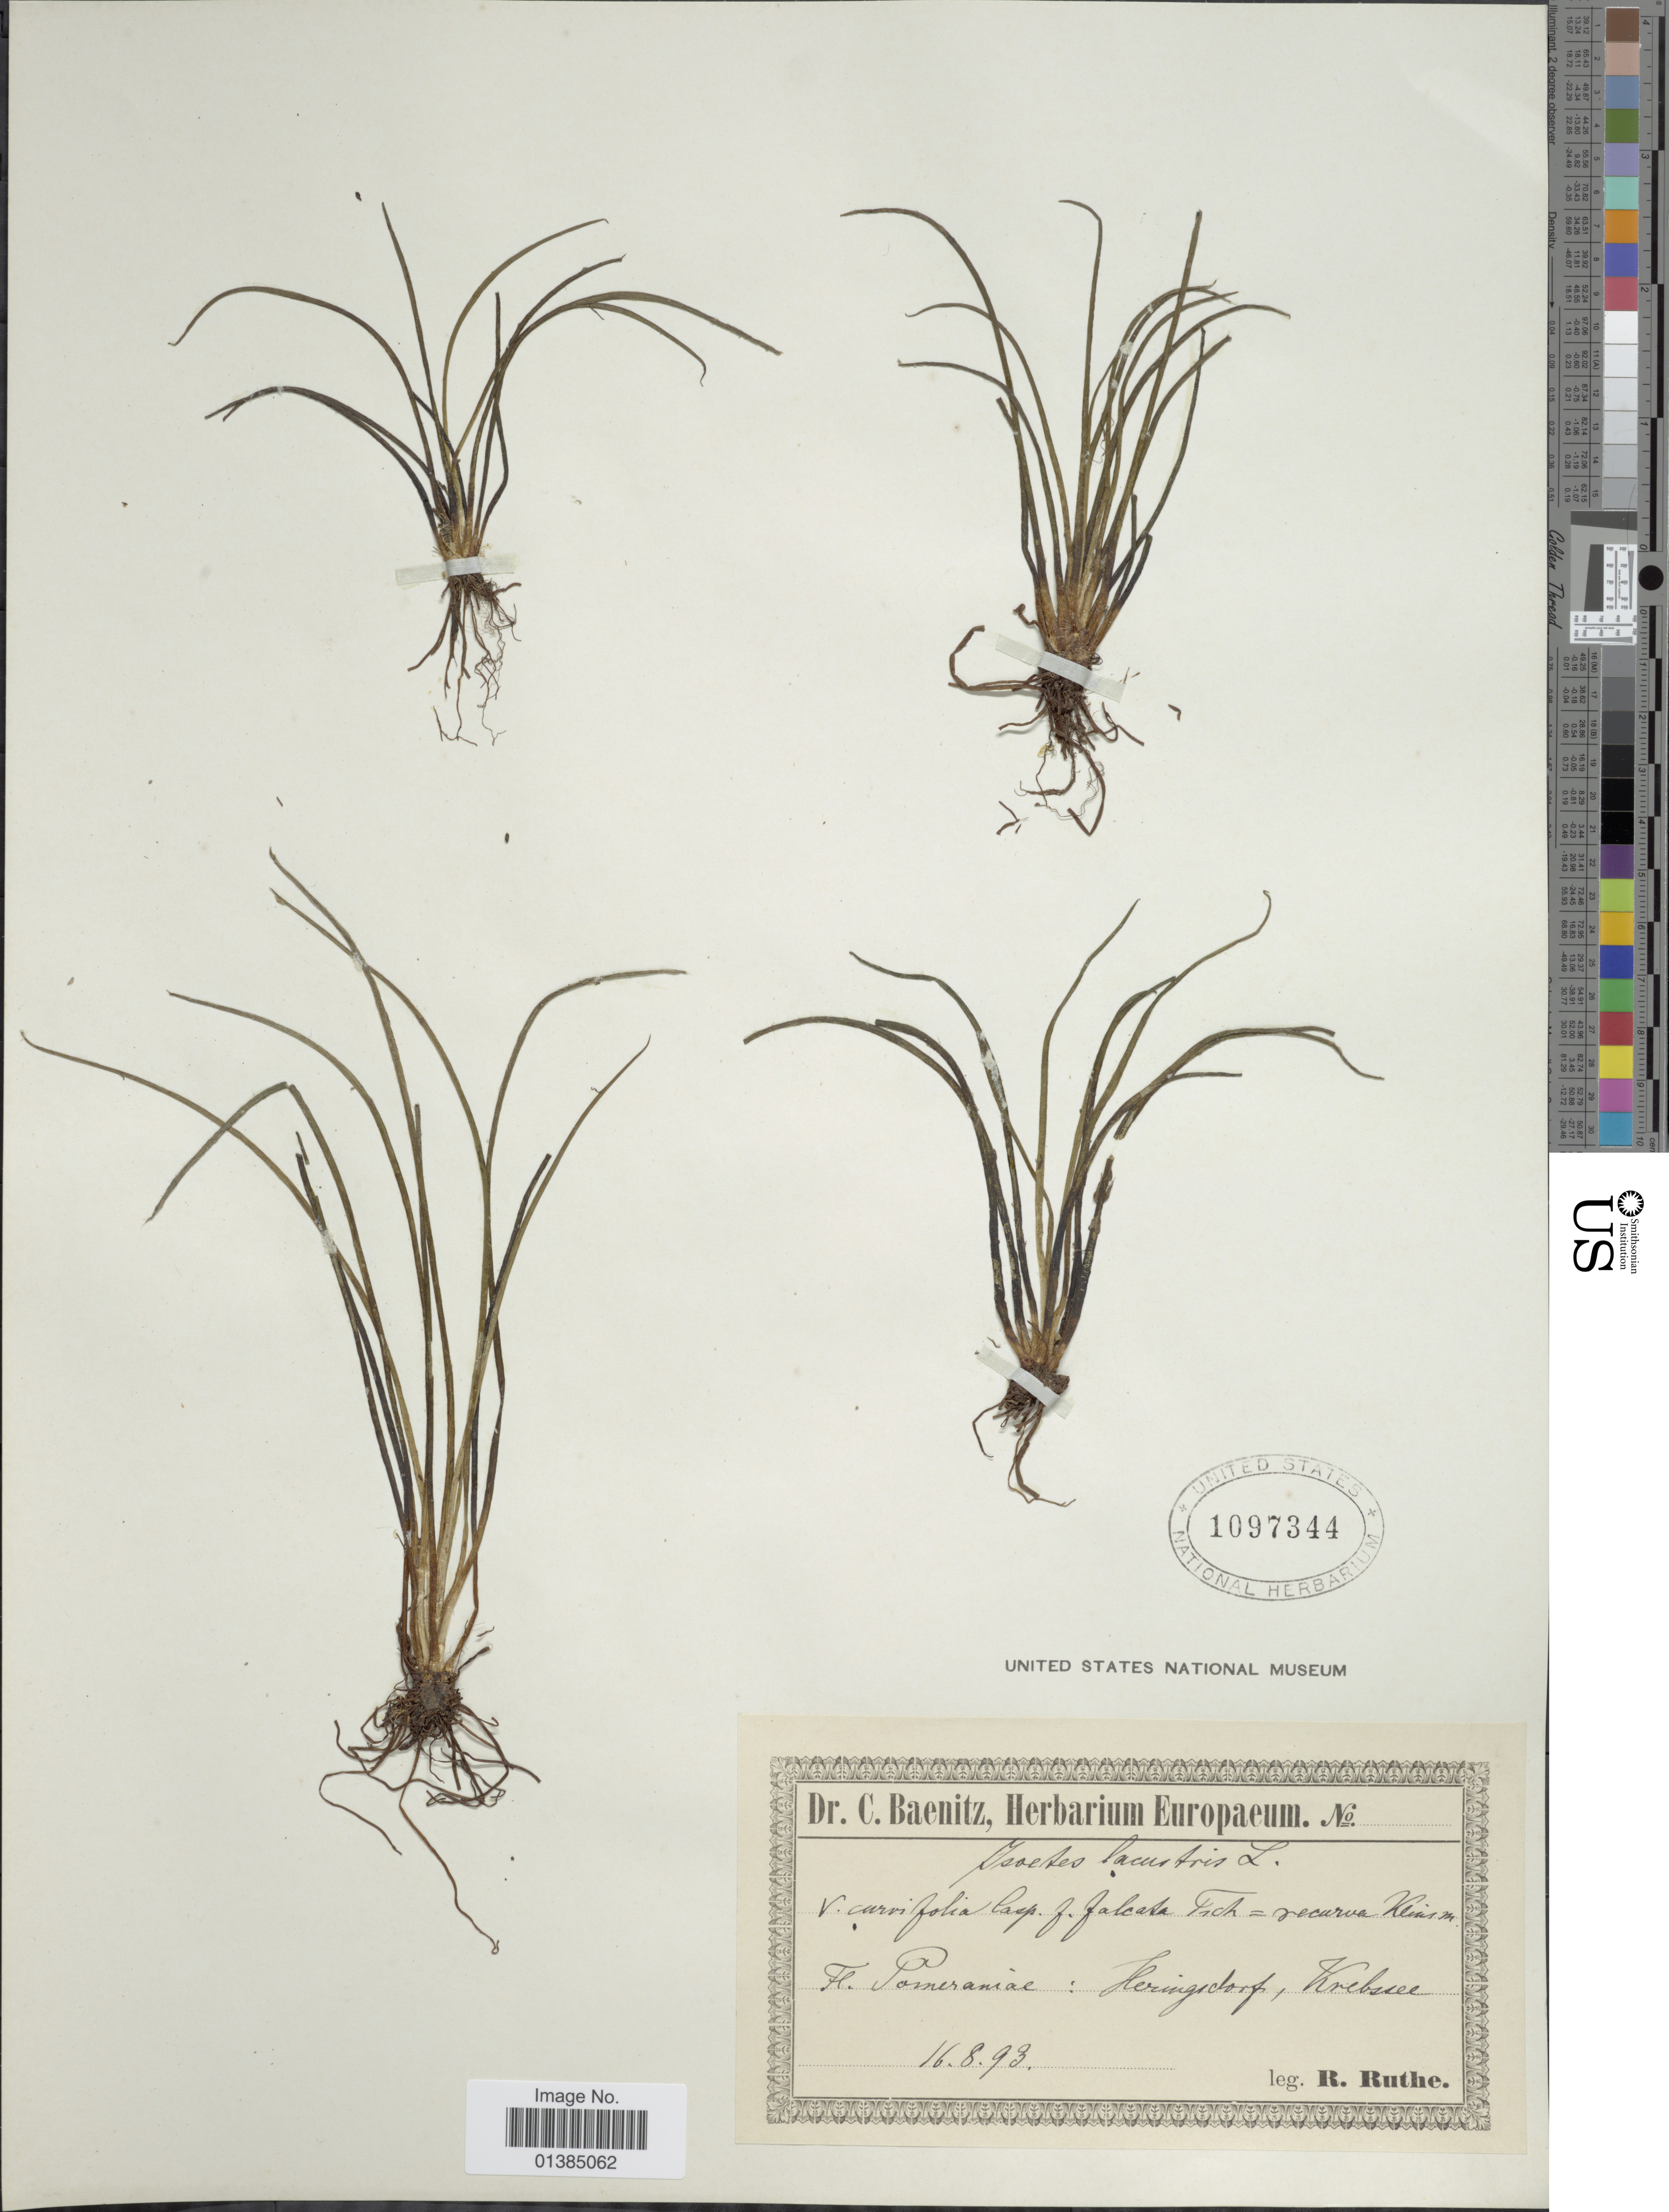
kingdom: Plantae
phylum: Tracheophyta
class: Lycopodiopsida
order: Isoetales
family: Isoetaceae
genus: Isoetes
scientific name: Isoetes lacustris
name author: L.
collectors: R. Ruthe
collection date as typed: Transcribed d/m/y: 16/8/93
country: Germany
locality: Fl. Pomeraniae: Heringsdorf, Krebssee.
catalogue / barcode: US 1097344